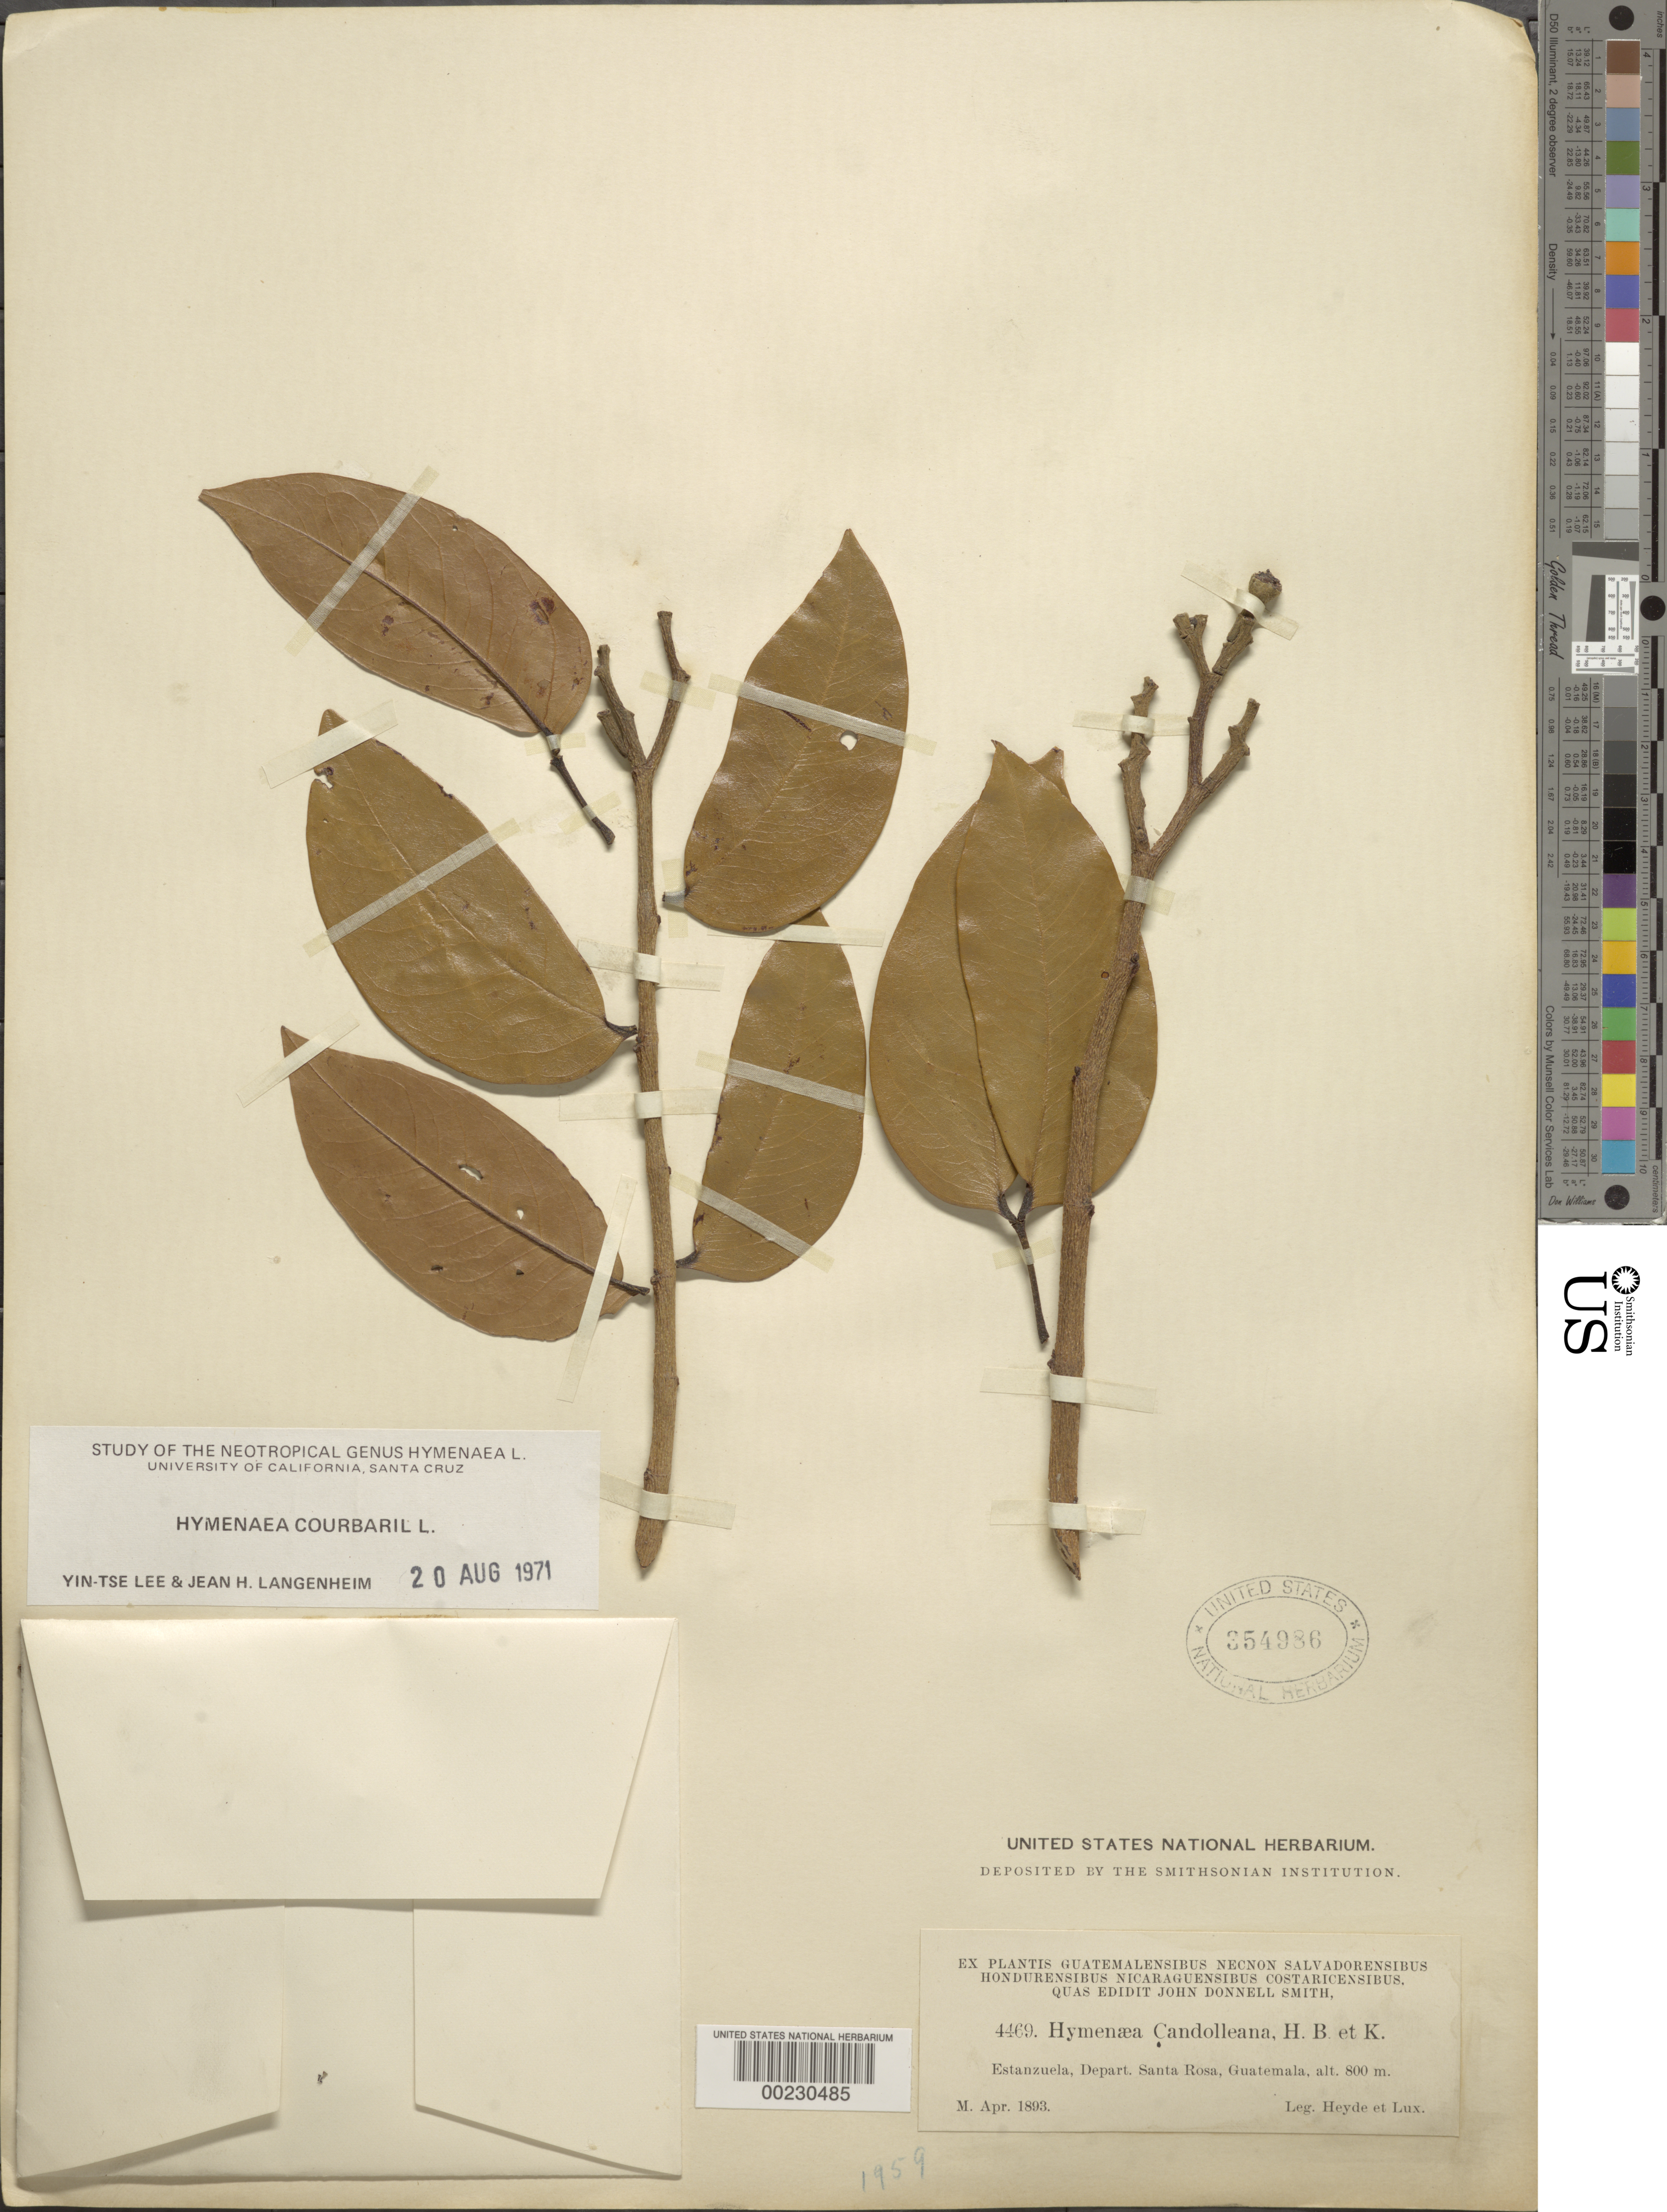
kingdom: Plantae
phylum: Tracheophyta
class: Magnoliopsida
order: Fabales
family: Fabaceae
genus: Hymenaea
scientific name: Hymenaea courbaril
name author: L.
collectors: E. T. Heyde & E. Lux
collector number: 4469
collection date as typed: Apr 1893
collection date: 1893-04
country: Guatemala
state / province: Santa Rosa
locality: Estanzuela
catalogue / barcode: US 354986